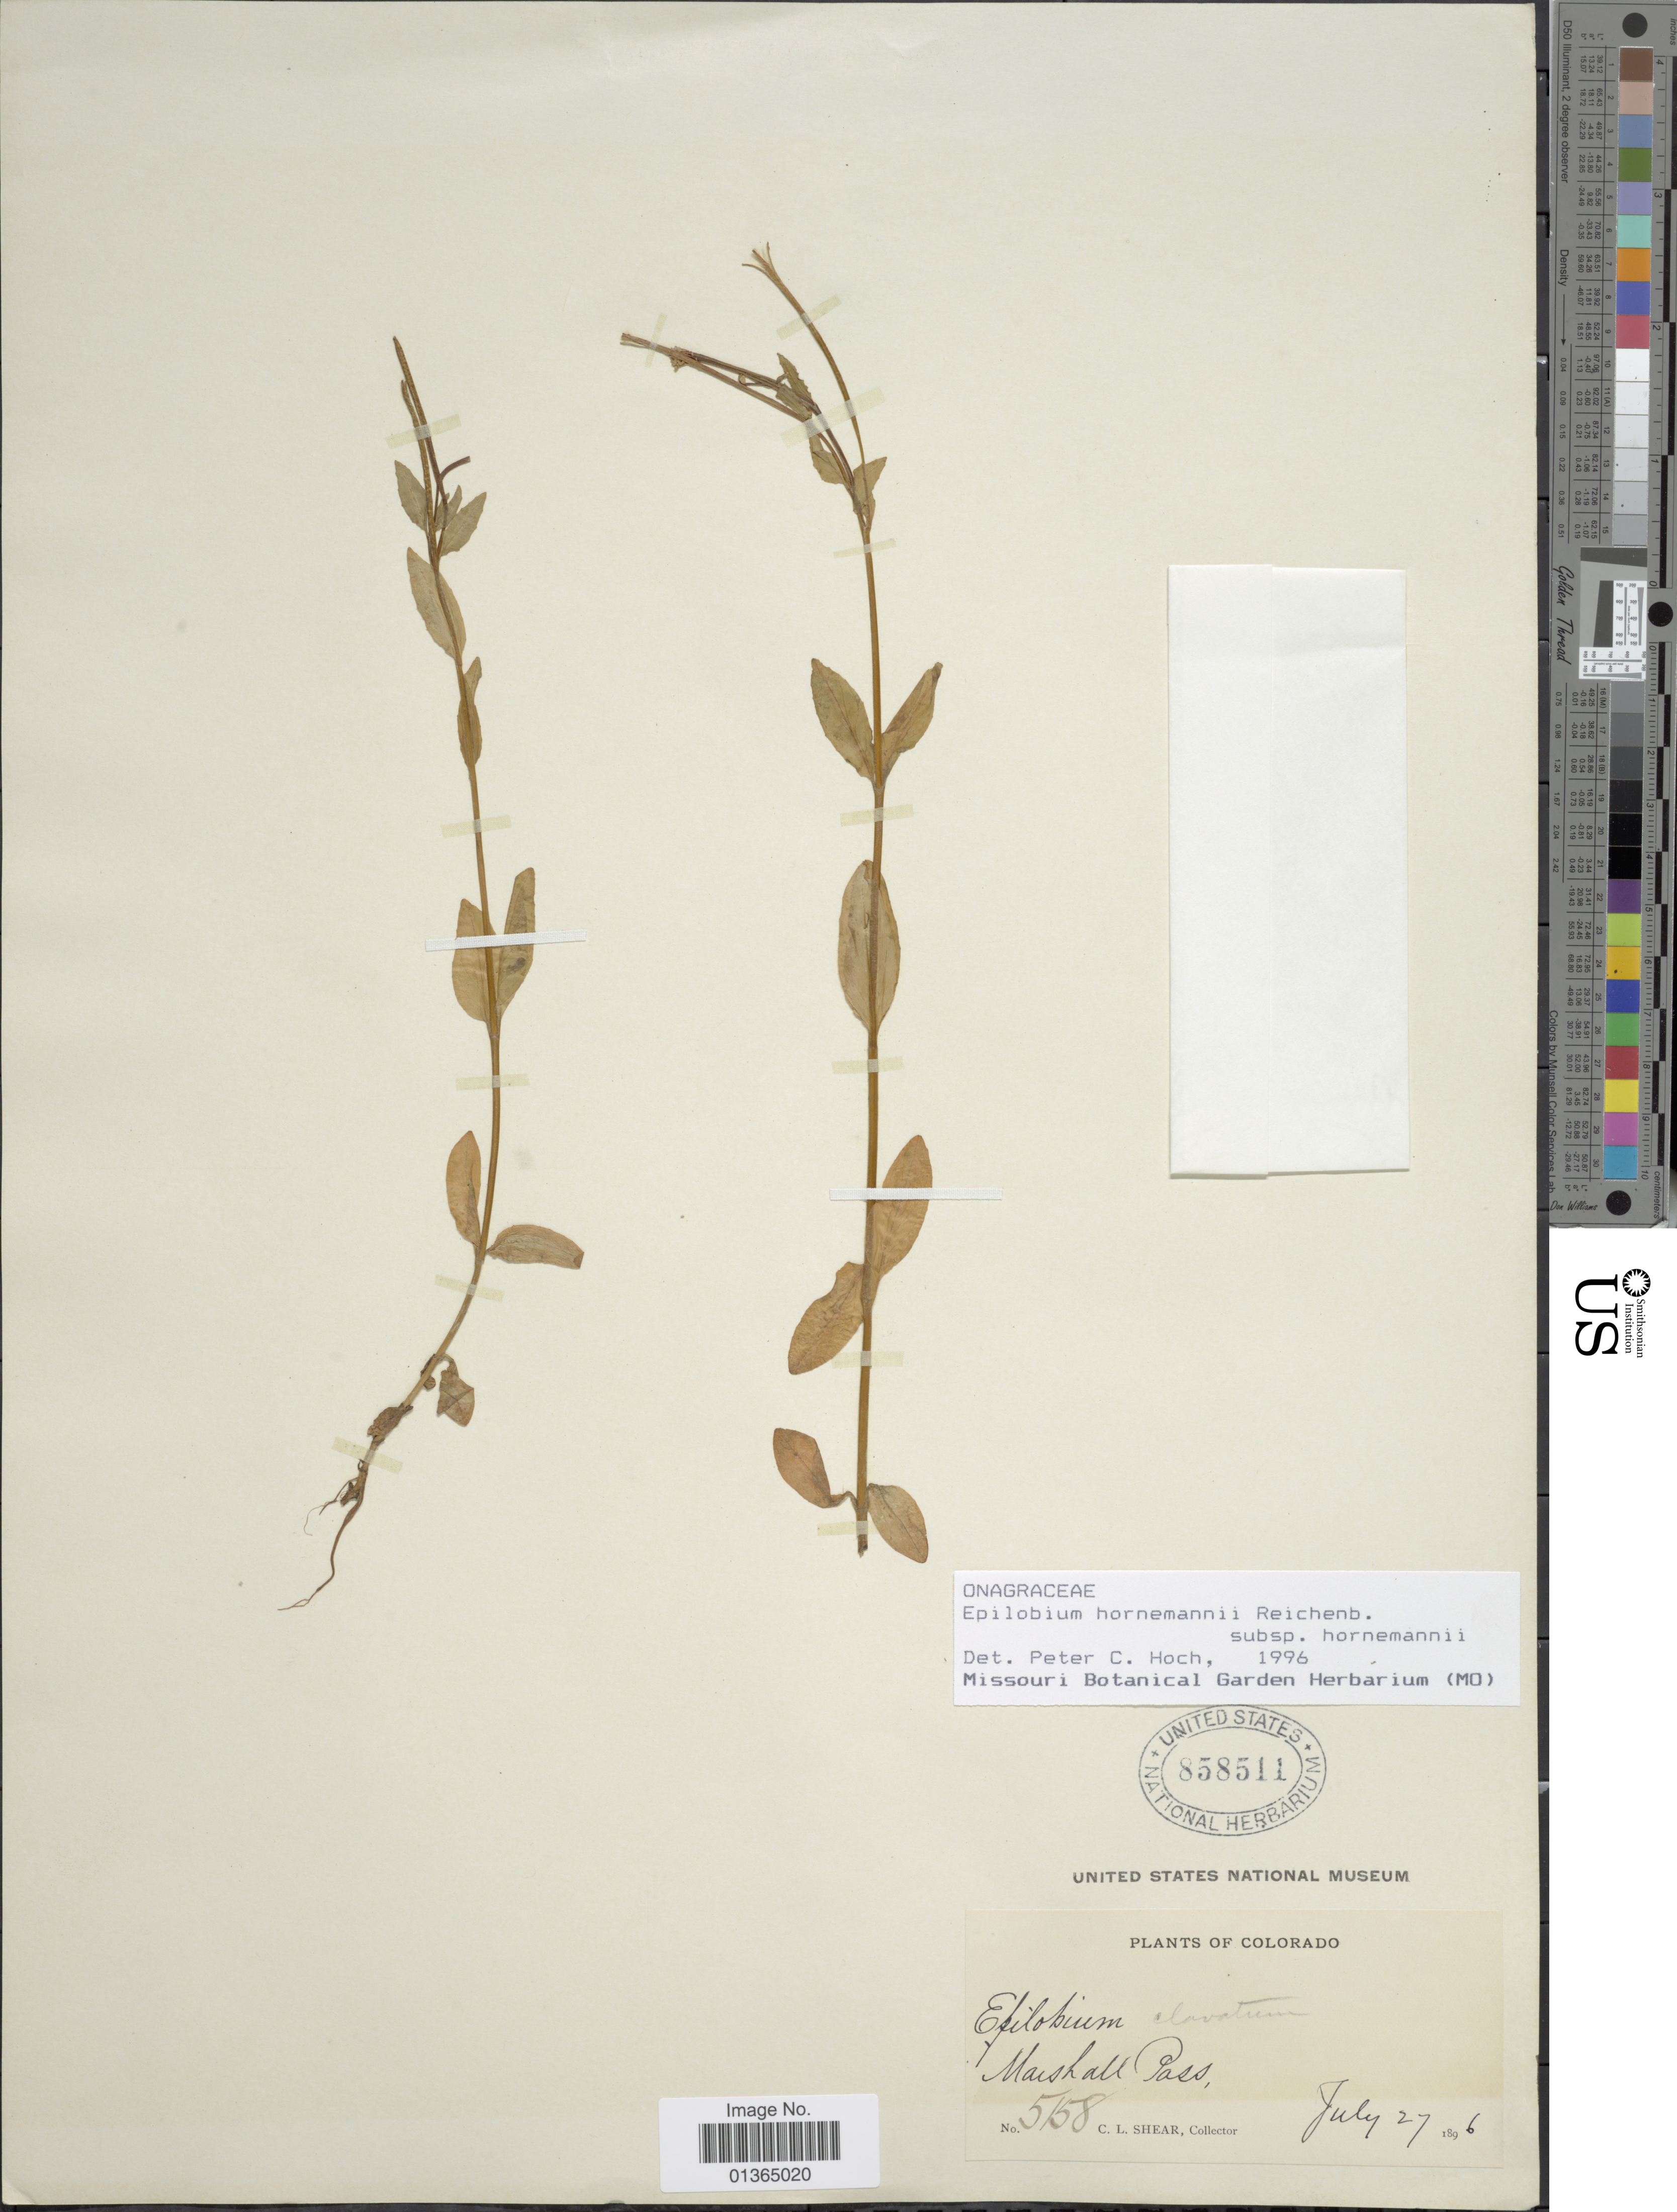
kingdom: Plantae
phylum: Tracheophyta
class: Magnoliopsida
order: Myrtales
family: Onagraceae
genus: Epilobium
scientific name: Epilobium hornemannii subsp. hornemannii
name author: Rchb.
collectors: C. L. Shear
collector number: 5158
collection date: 1896-07-27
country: United States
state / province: Colorado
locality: Marshall Pass.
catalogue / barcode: US 858511